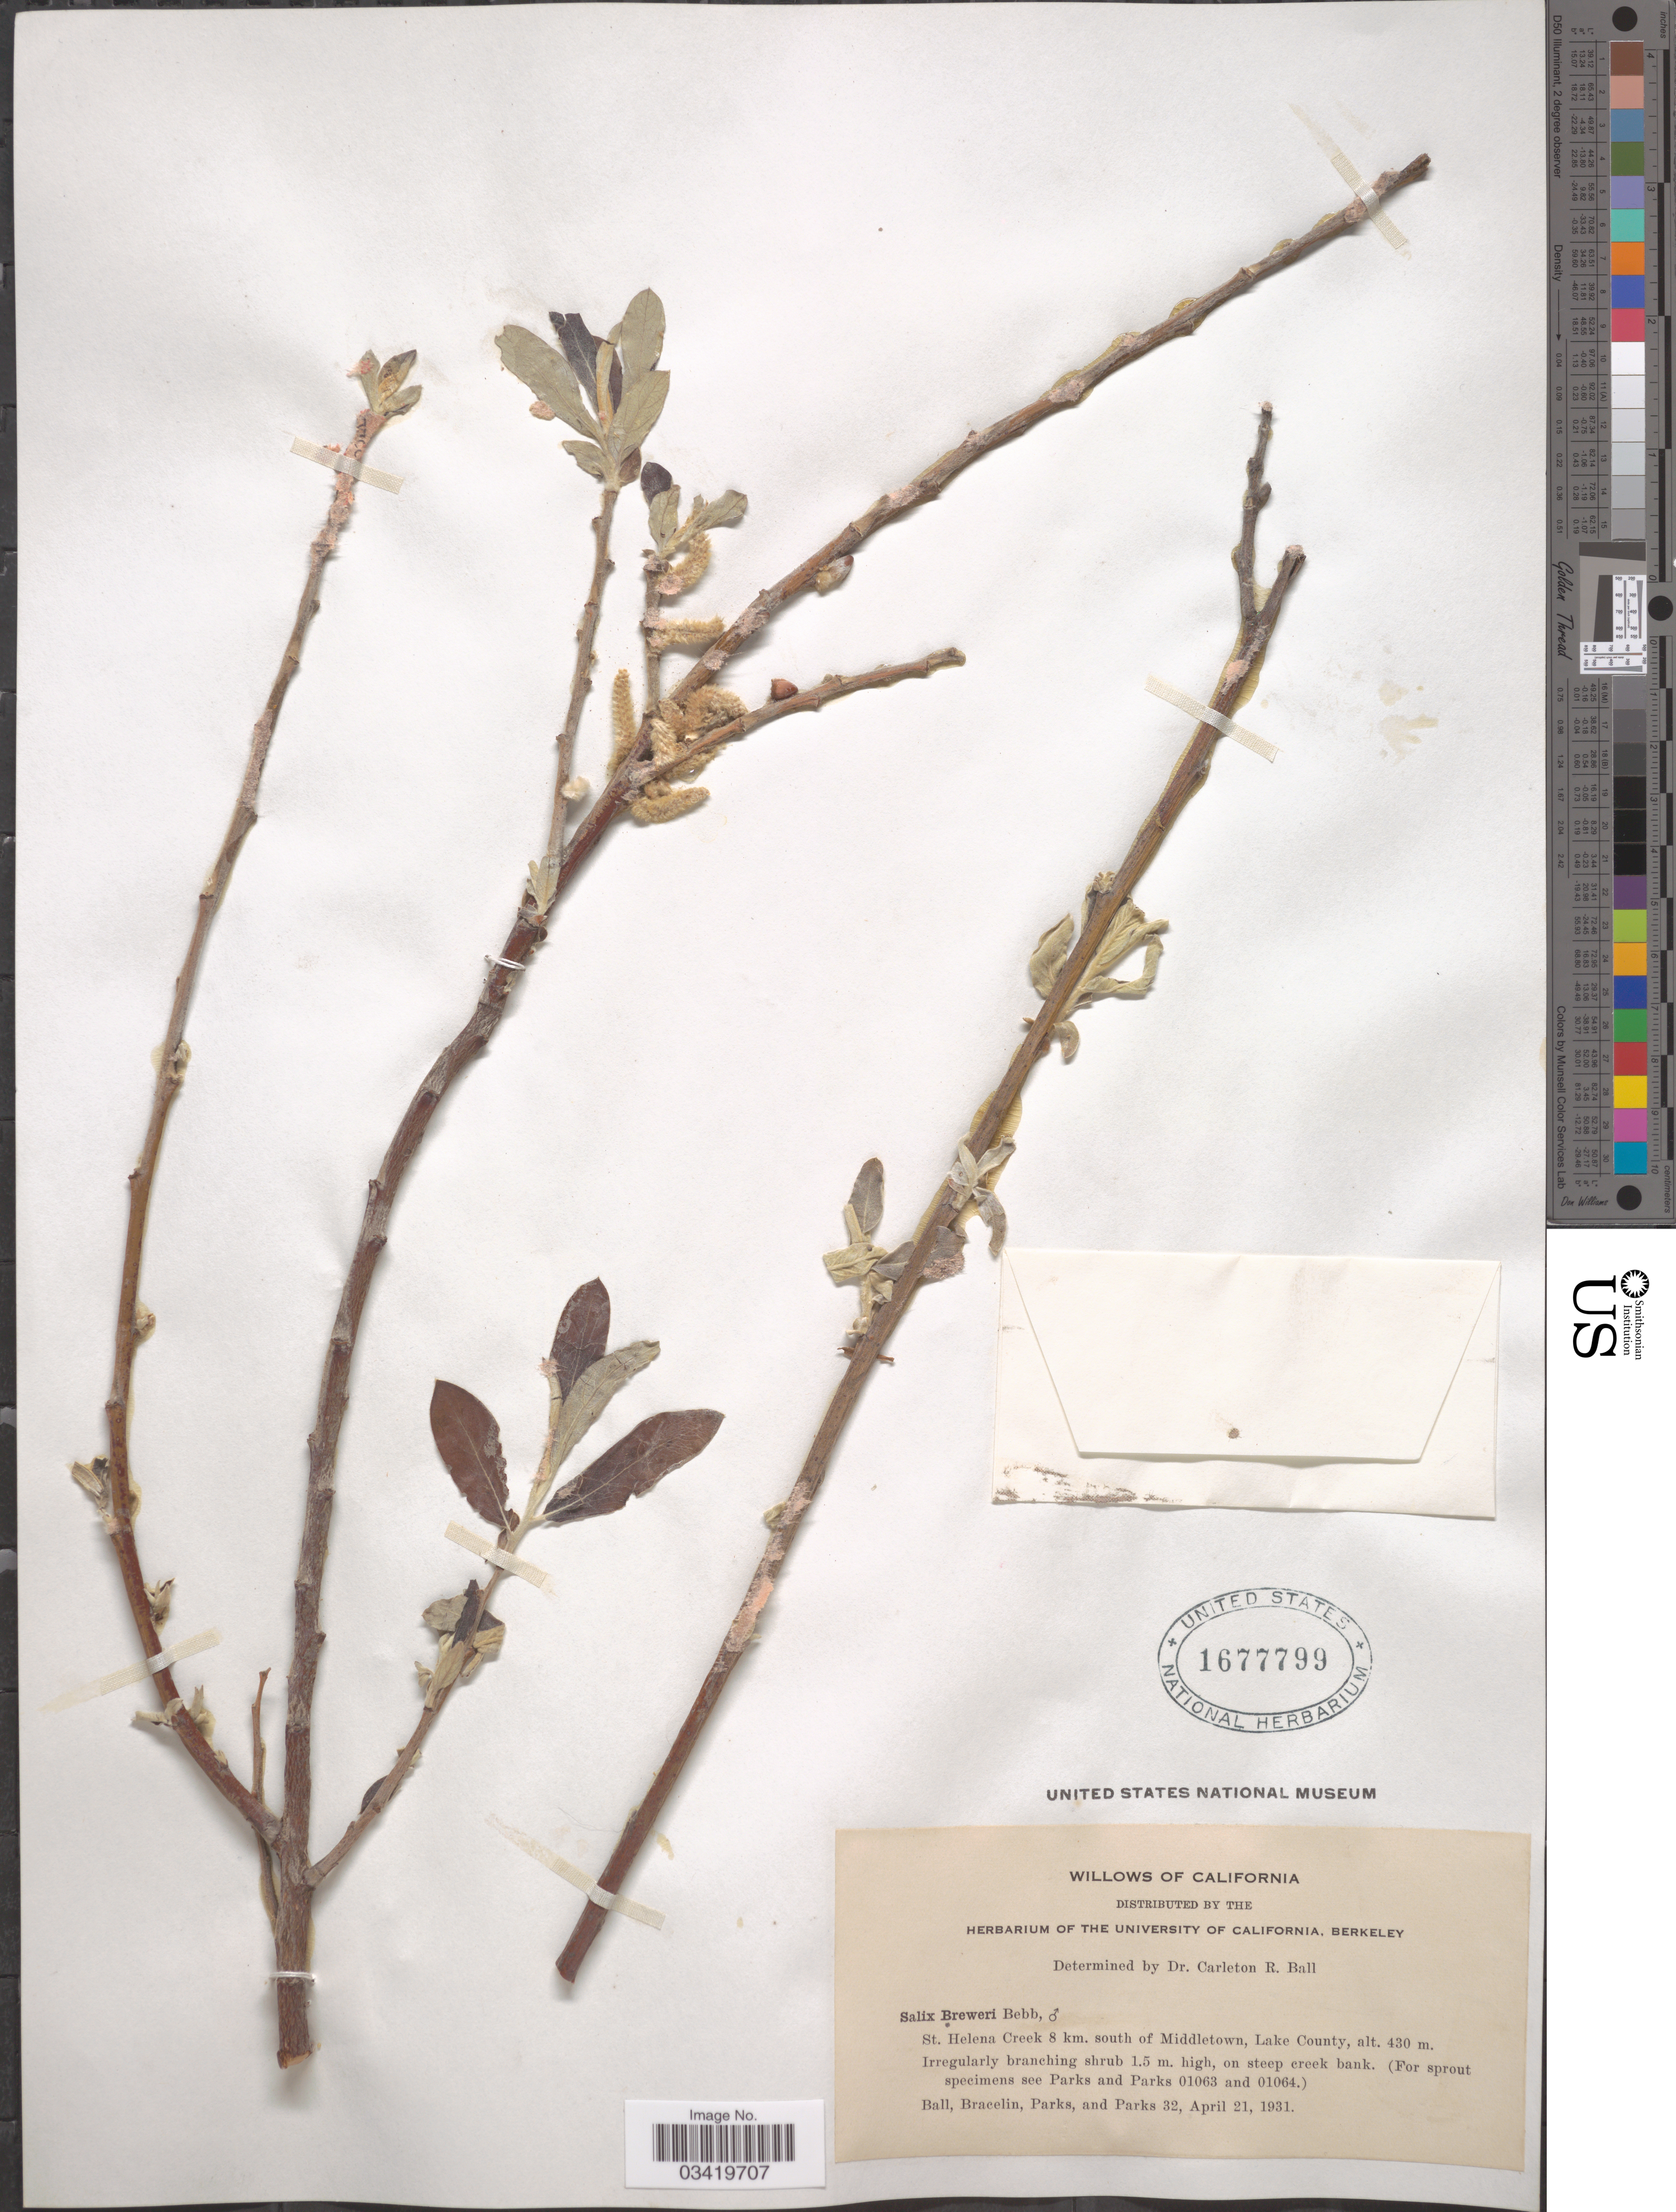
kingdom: Plantae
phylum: Tracheophyta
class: Magnoliopsida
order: Malpighiales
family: Salicaceae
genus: Salix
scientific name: Salix breweri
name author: Bebb in S. Watson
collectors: C. R. Ball, Bracelin, Parks & Parks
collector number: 32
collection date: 1931-04-21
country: United States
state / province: California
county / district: Lake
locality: St. Helena Creek 8 km. south of Middletown, Lake County. On steep creek bank.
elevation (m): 430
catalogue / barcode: US 1677799